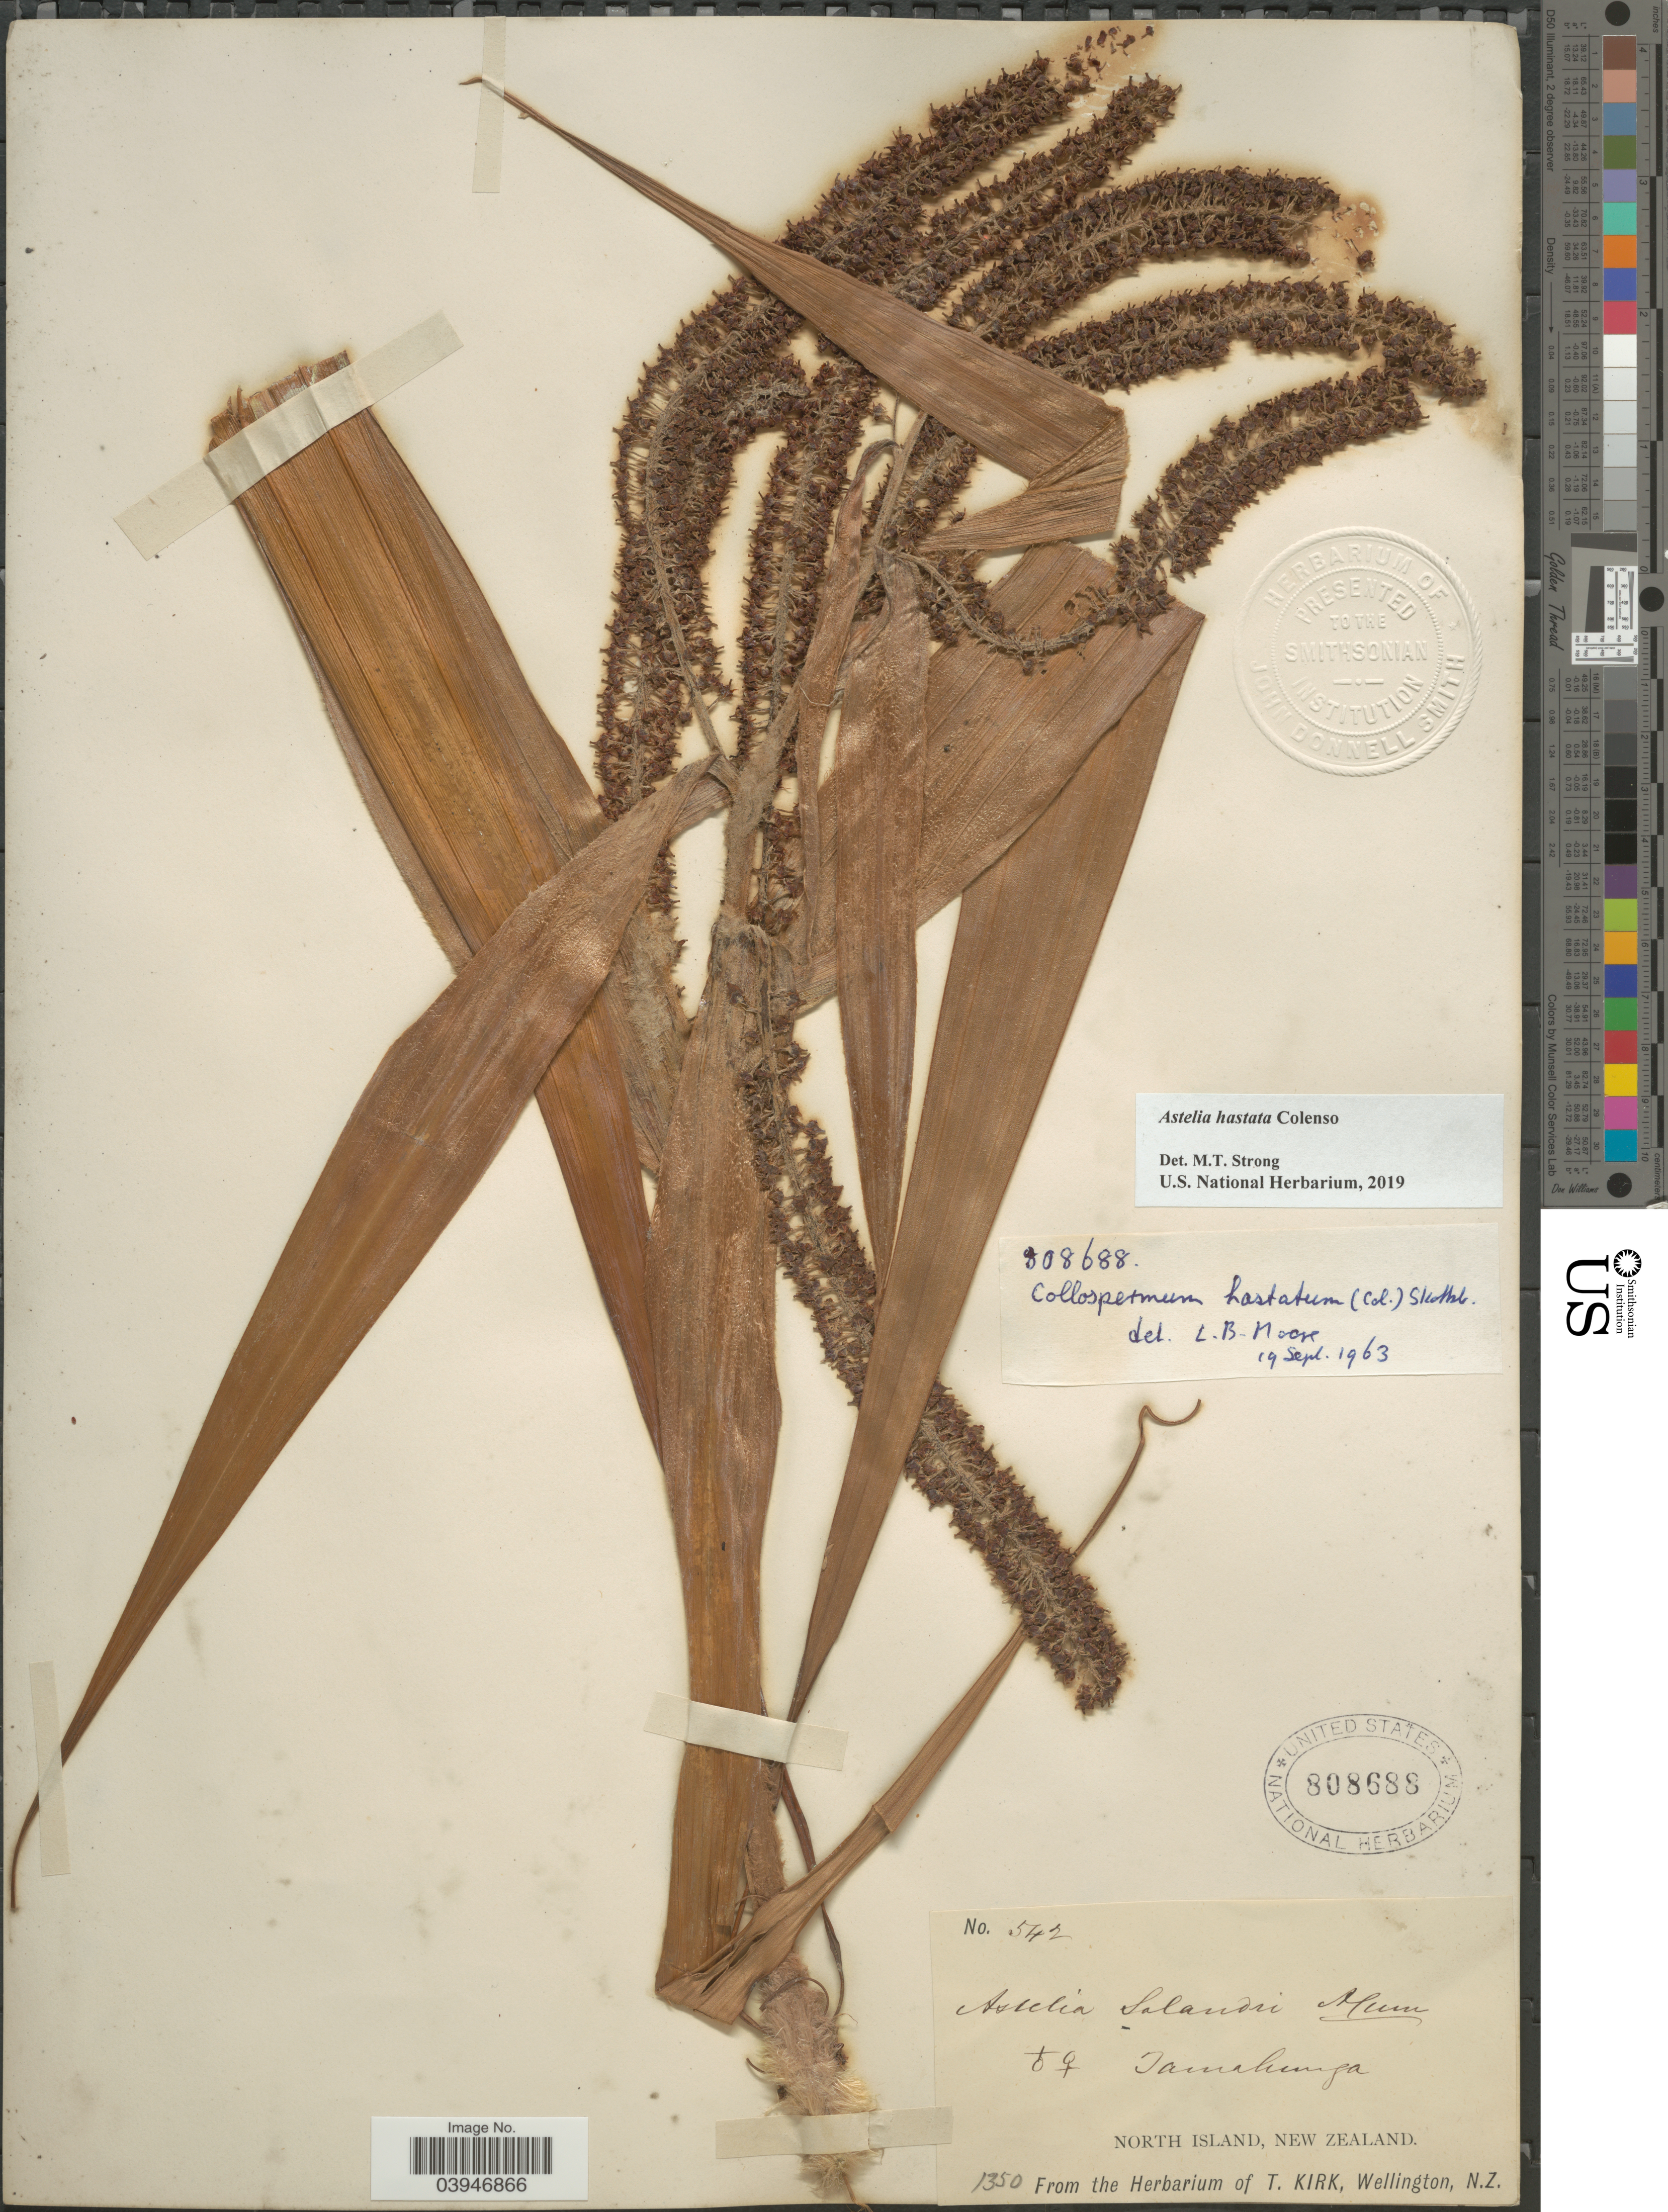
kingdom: Plantae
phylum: Tracheophyta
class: Liliopsida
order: Asparagales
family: Asteliaceae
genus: Astelia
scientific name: Astelia hastata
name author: Colenso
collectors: ex herb. T. Kirk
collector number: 542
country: New Zealand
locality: Tamahunga. North Island.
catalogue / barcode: US 808688